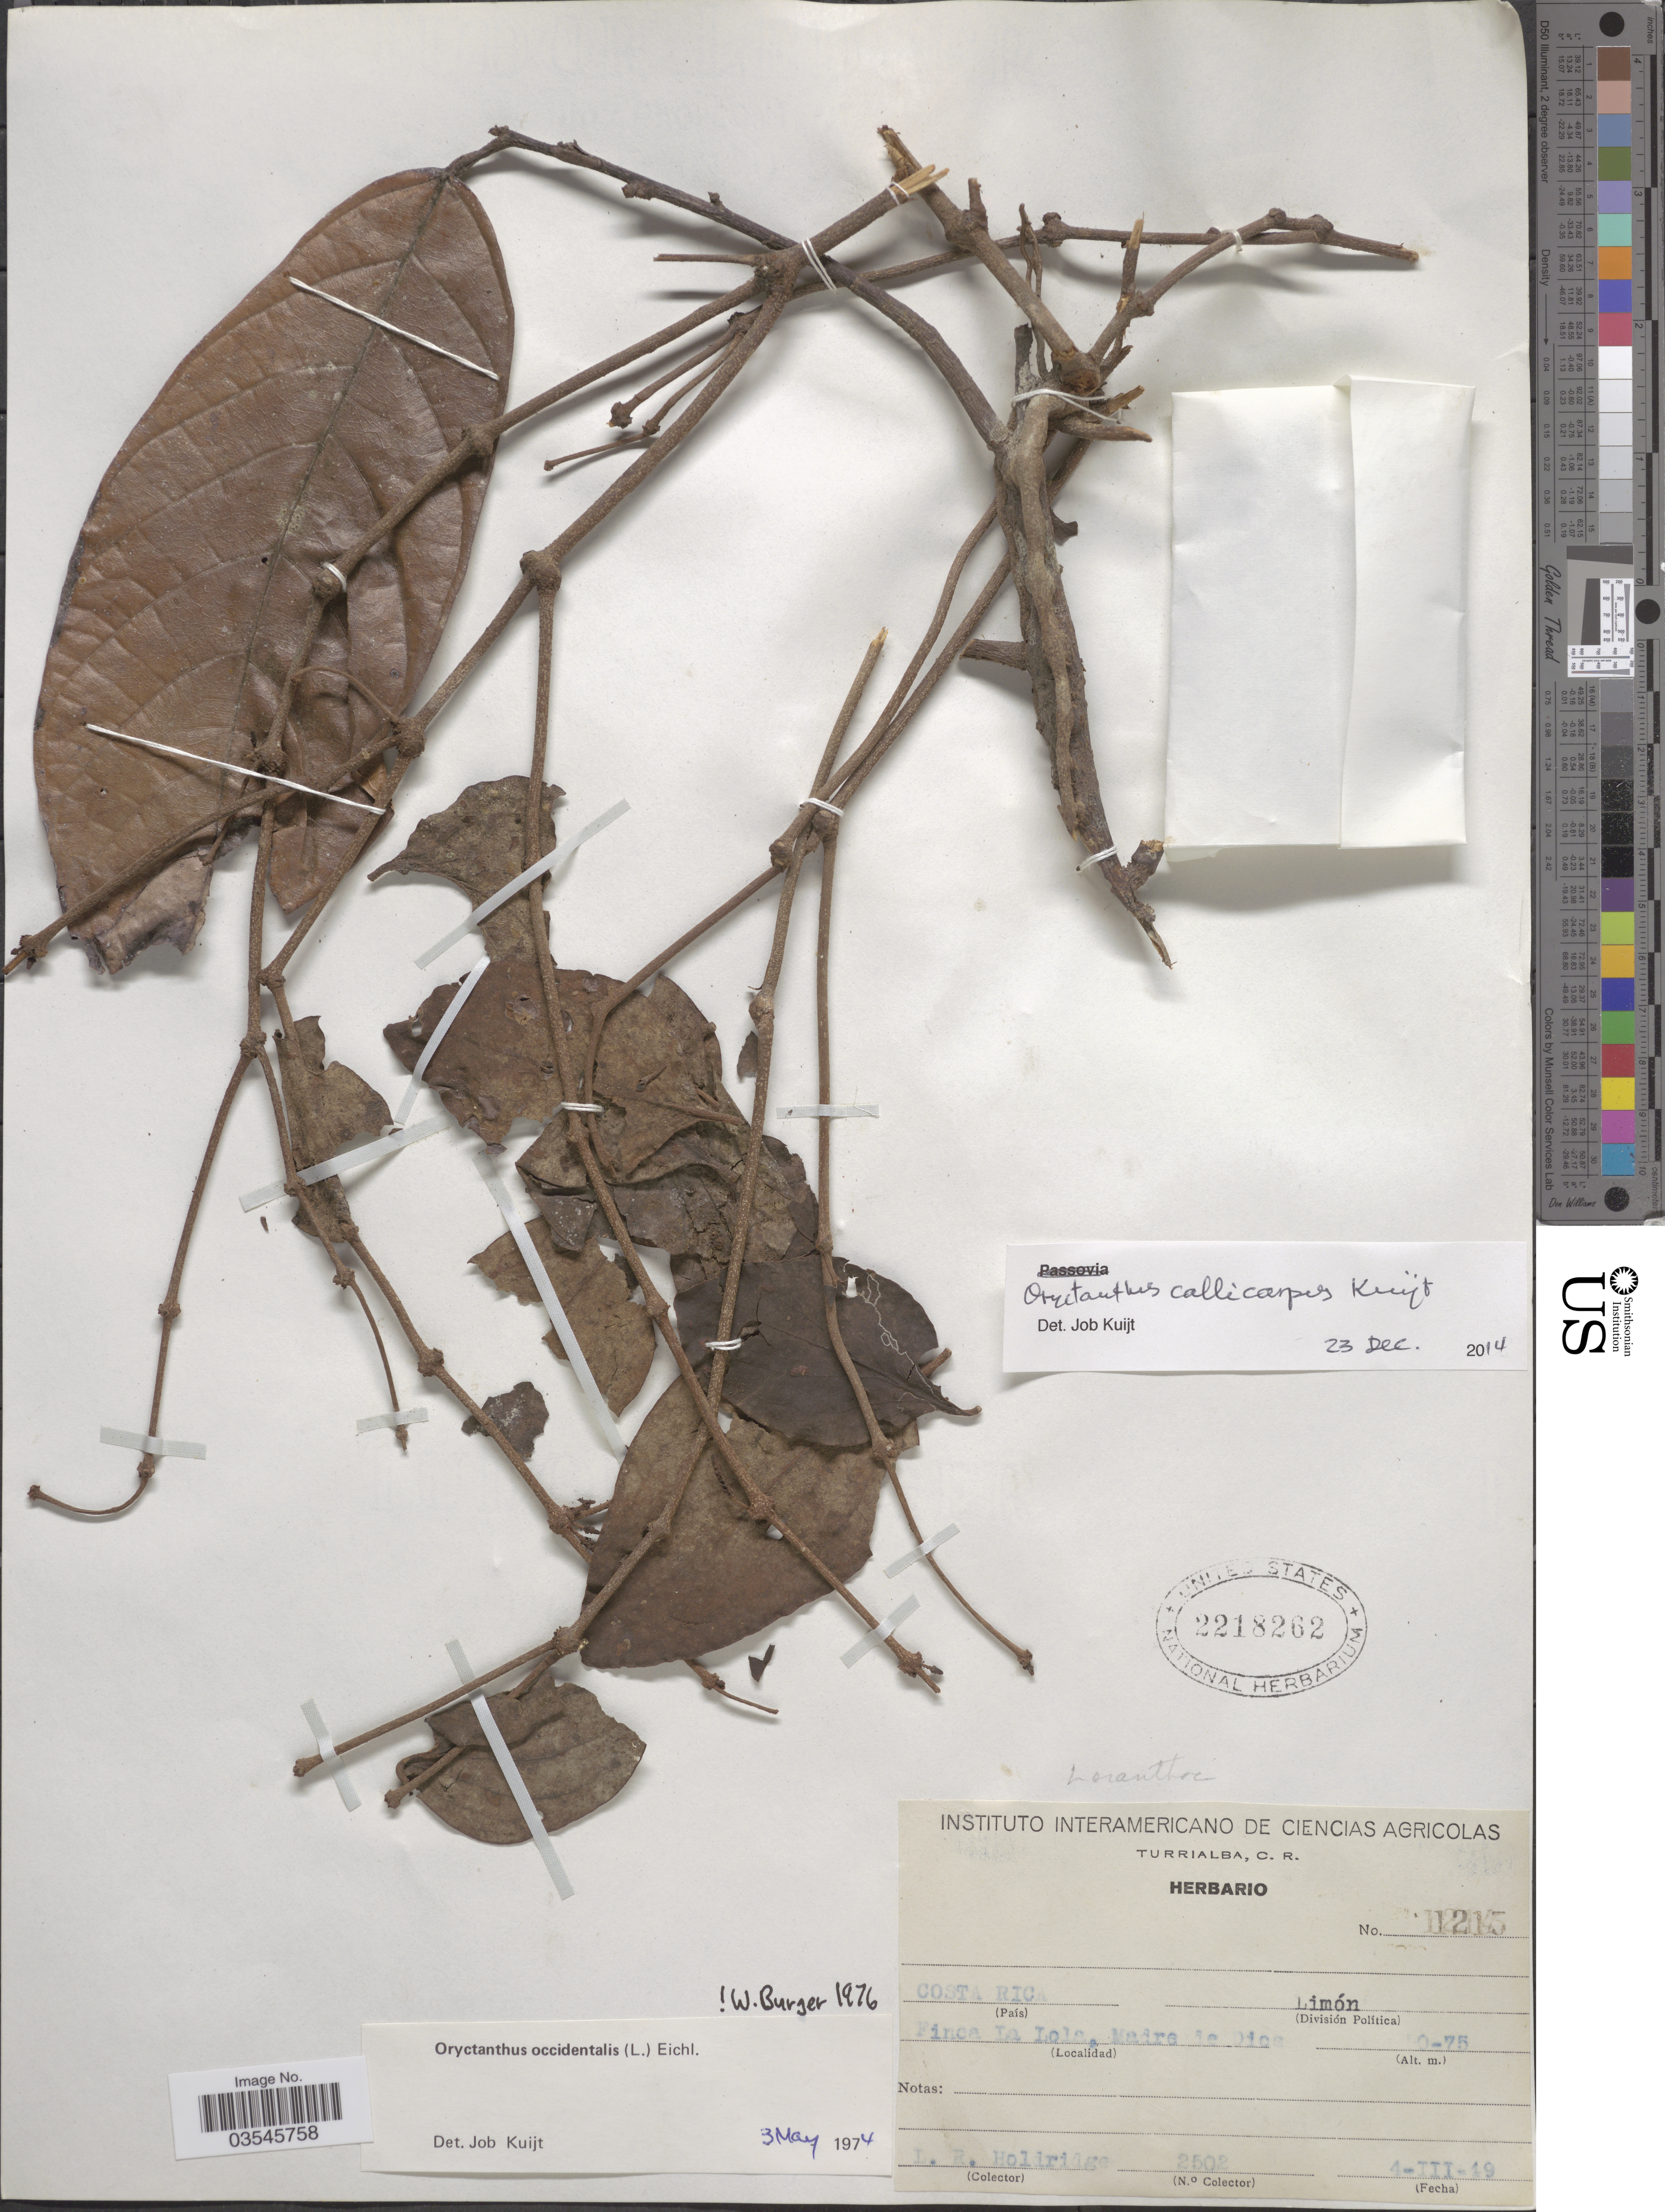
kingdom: Plantae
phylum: Tracheophyta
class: Magnoliopsida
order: Santalales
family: Loranthaceae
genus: Oryctanthus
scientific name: Oryctanthus callicarpus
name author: Kuijt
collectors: L. Holdridge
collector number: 2502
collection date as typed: Transcribed d/m/y: 4/3/49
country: Costa Rica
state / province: Limón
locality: Finca La Lola, Madre de Dios.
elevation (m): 0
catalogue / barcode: US 2218262